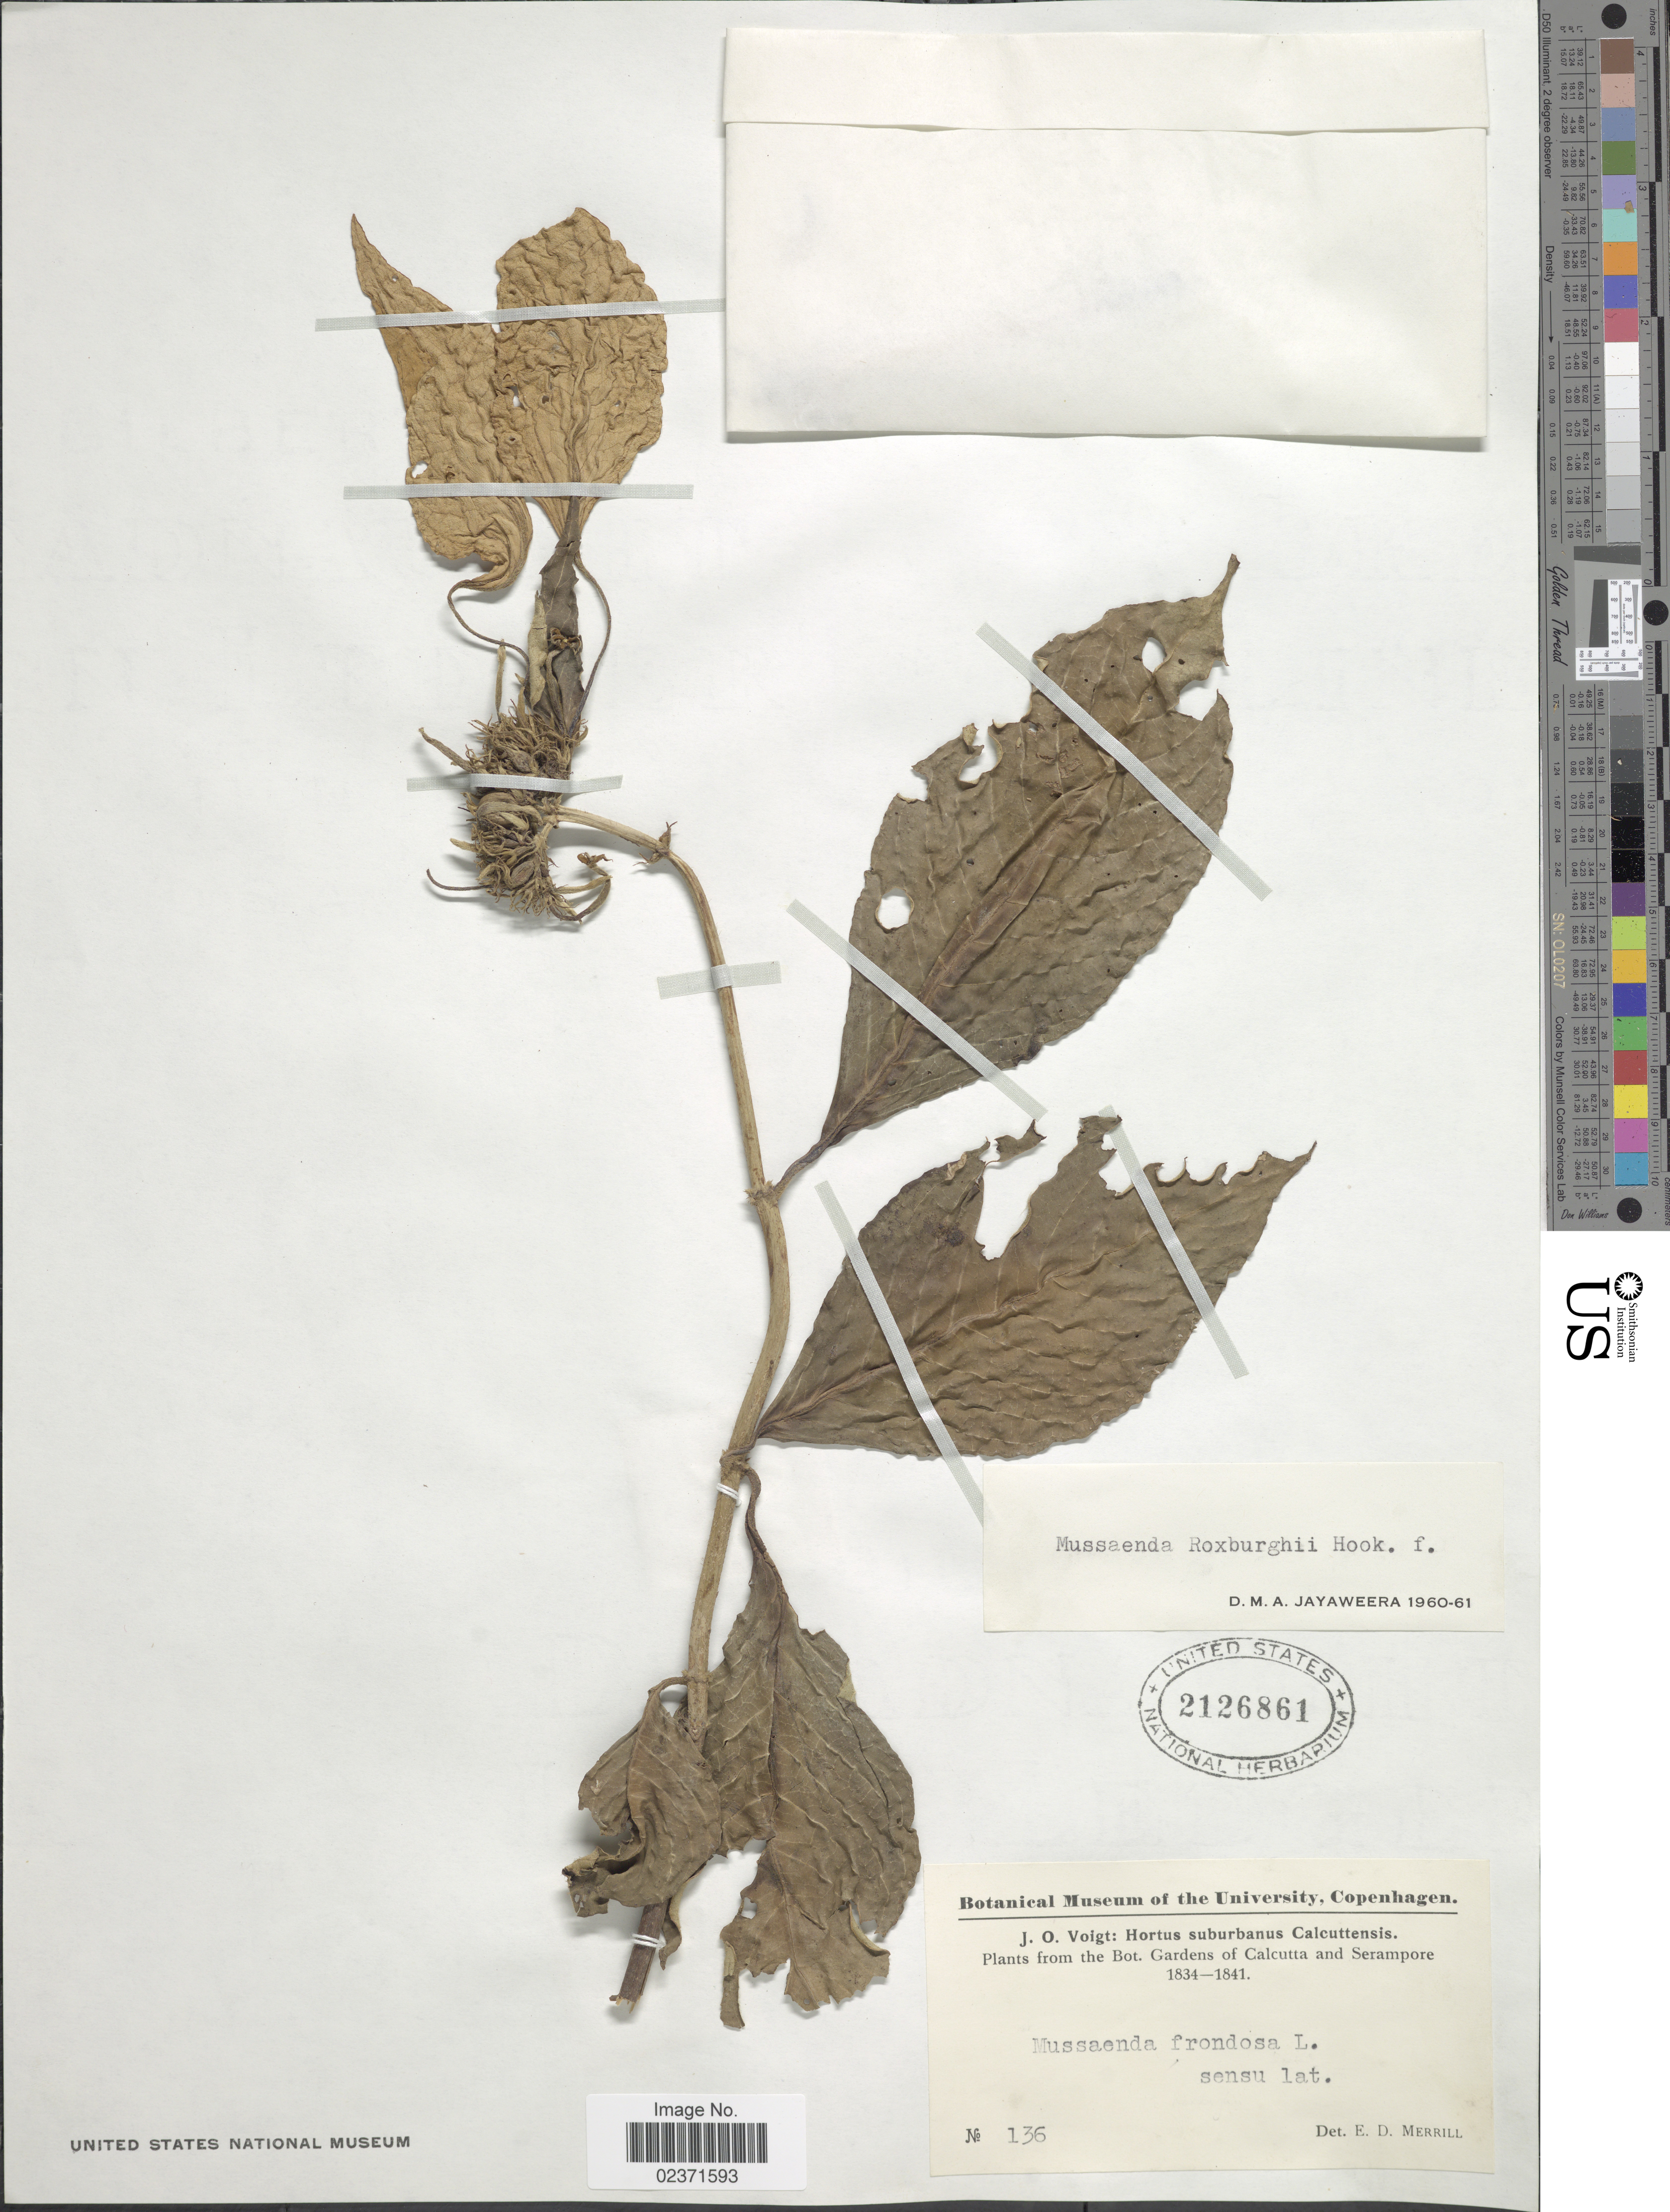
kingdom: Plantae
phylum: Tracheophyta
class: Magnoliopsida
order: Gentianales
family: Rubiaceae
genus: Mussaenda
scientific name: Mussaenda roxburghii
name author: Hook. f.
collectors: J. O. Voigt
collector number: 136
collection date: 1834/1841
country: India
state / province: West Bengal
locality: The Bot. Gardens of Calcutta and Serampore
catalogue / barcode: US 2126861